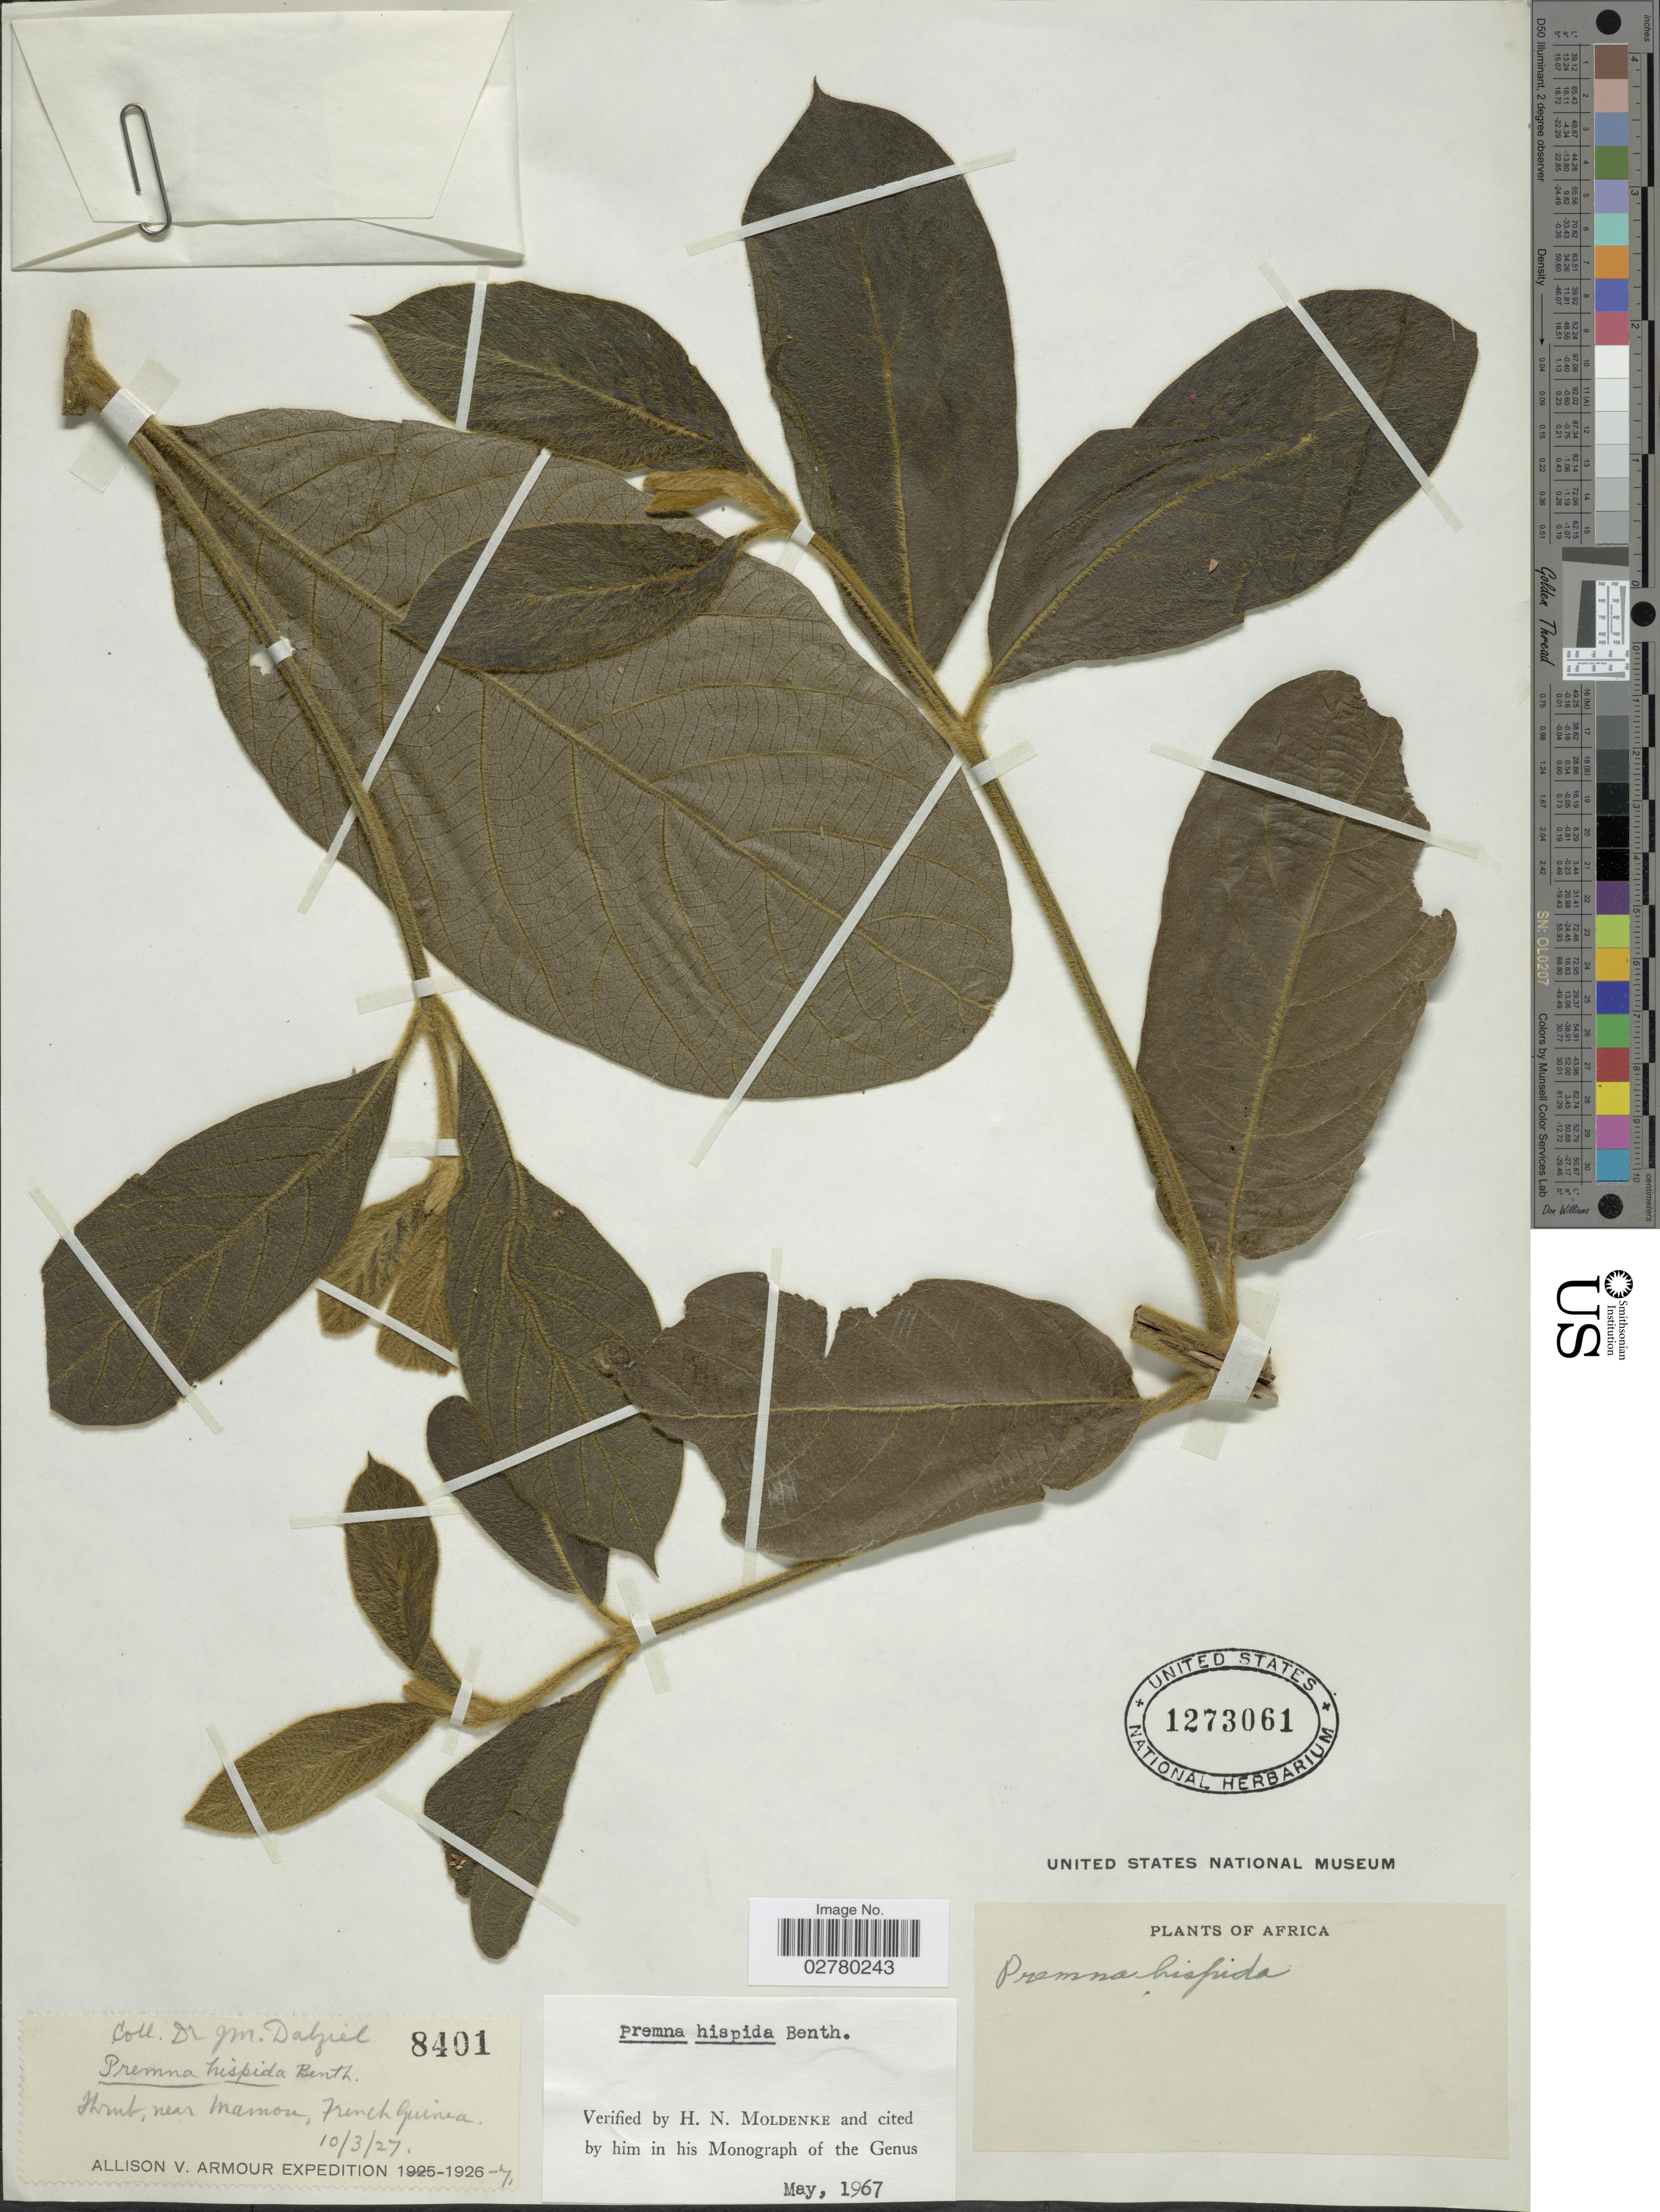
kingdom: Plantae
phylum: Tracheophyta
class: Magnoliopsida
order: Lamiales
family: Lamiaceae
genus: Premna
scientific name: Premna hispida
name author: Benth.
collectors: J. Dalziel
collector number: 8401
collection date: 1927-03-10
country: Guinea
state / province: Mamou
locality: Near Mamou, French Guinea.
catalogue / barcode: US 1273061